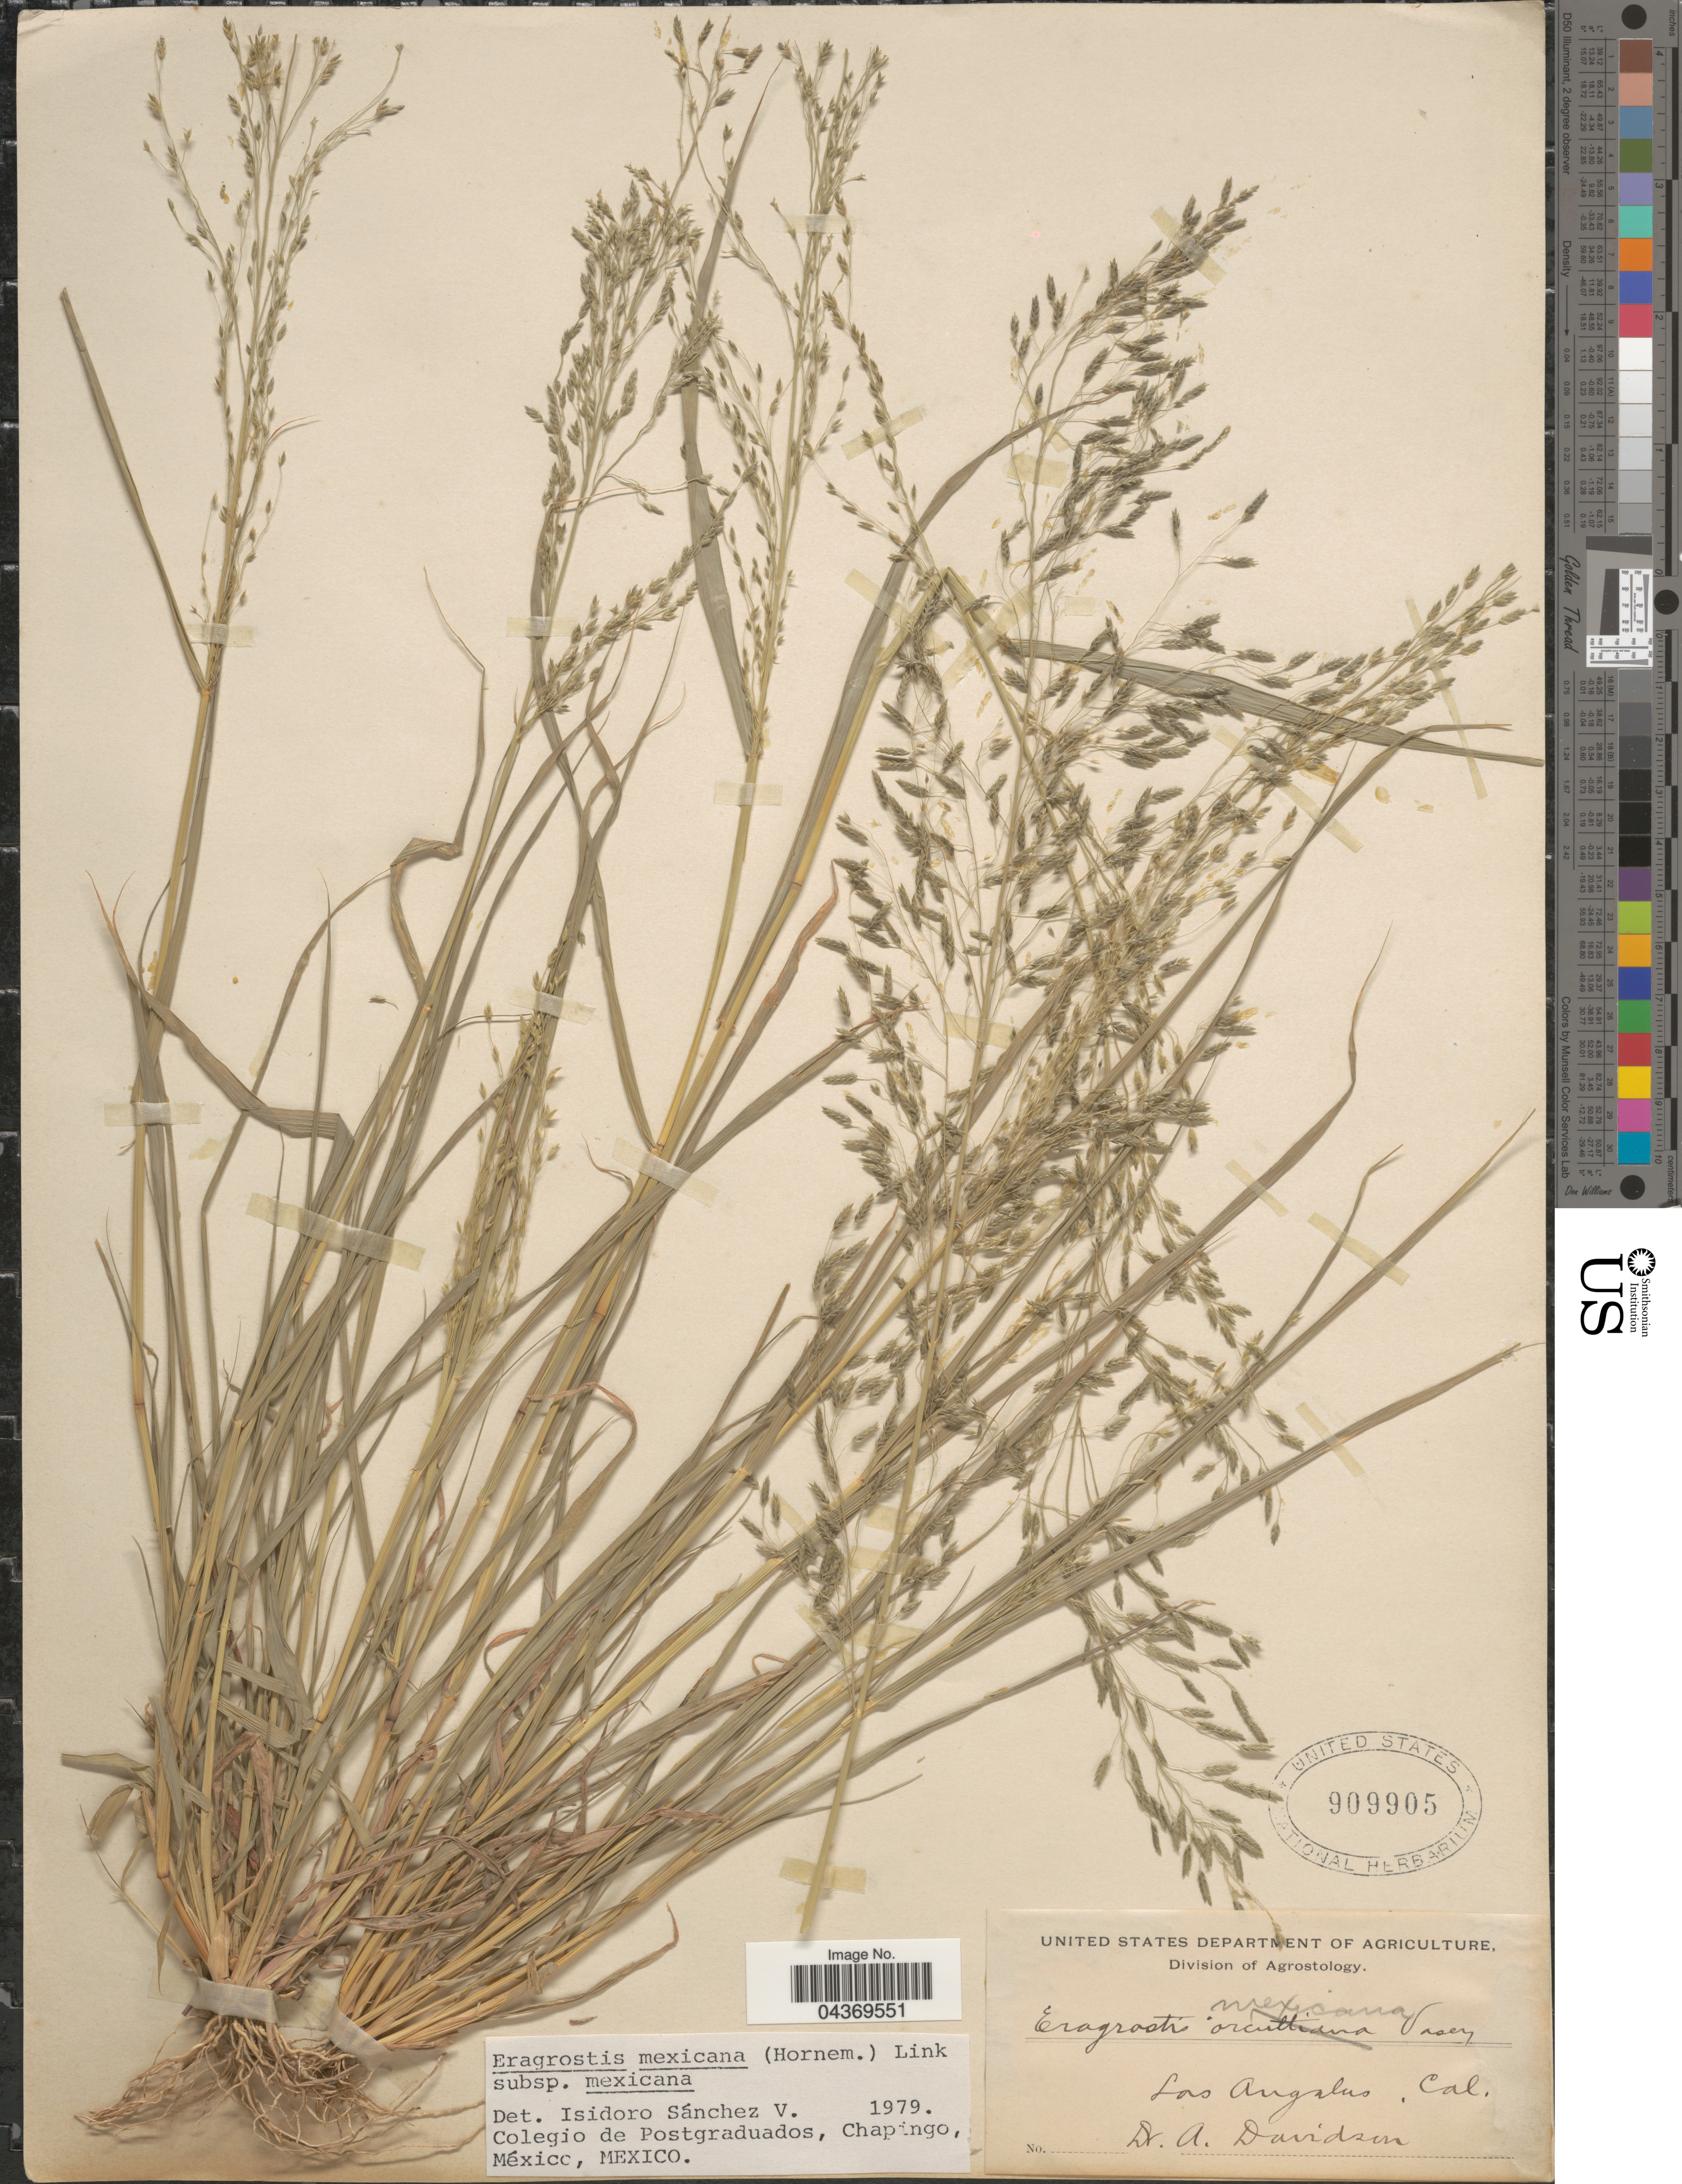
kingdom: Plantae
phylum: Tracheophyta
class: Liliopsida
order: Poales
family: Poaceae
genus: Eragrostis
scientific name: Eragrostis mexicana subsp. mexicana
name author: (Hornem.) Link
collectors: A. Davidson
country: United States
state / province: California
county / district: Los Angeles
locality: Los Angeles.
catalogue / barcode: US 909905